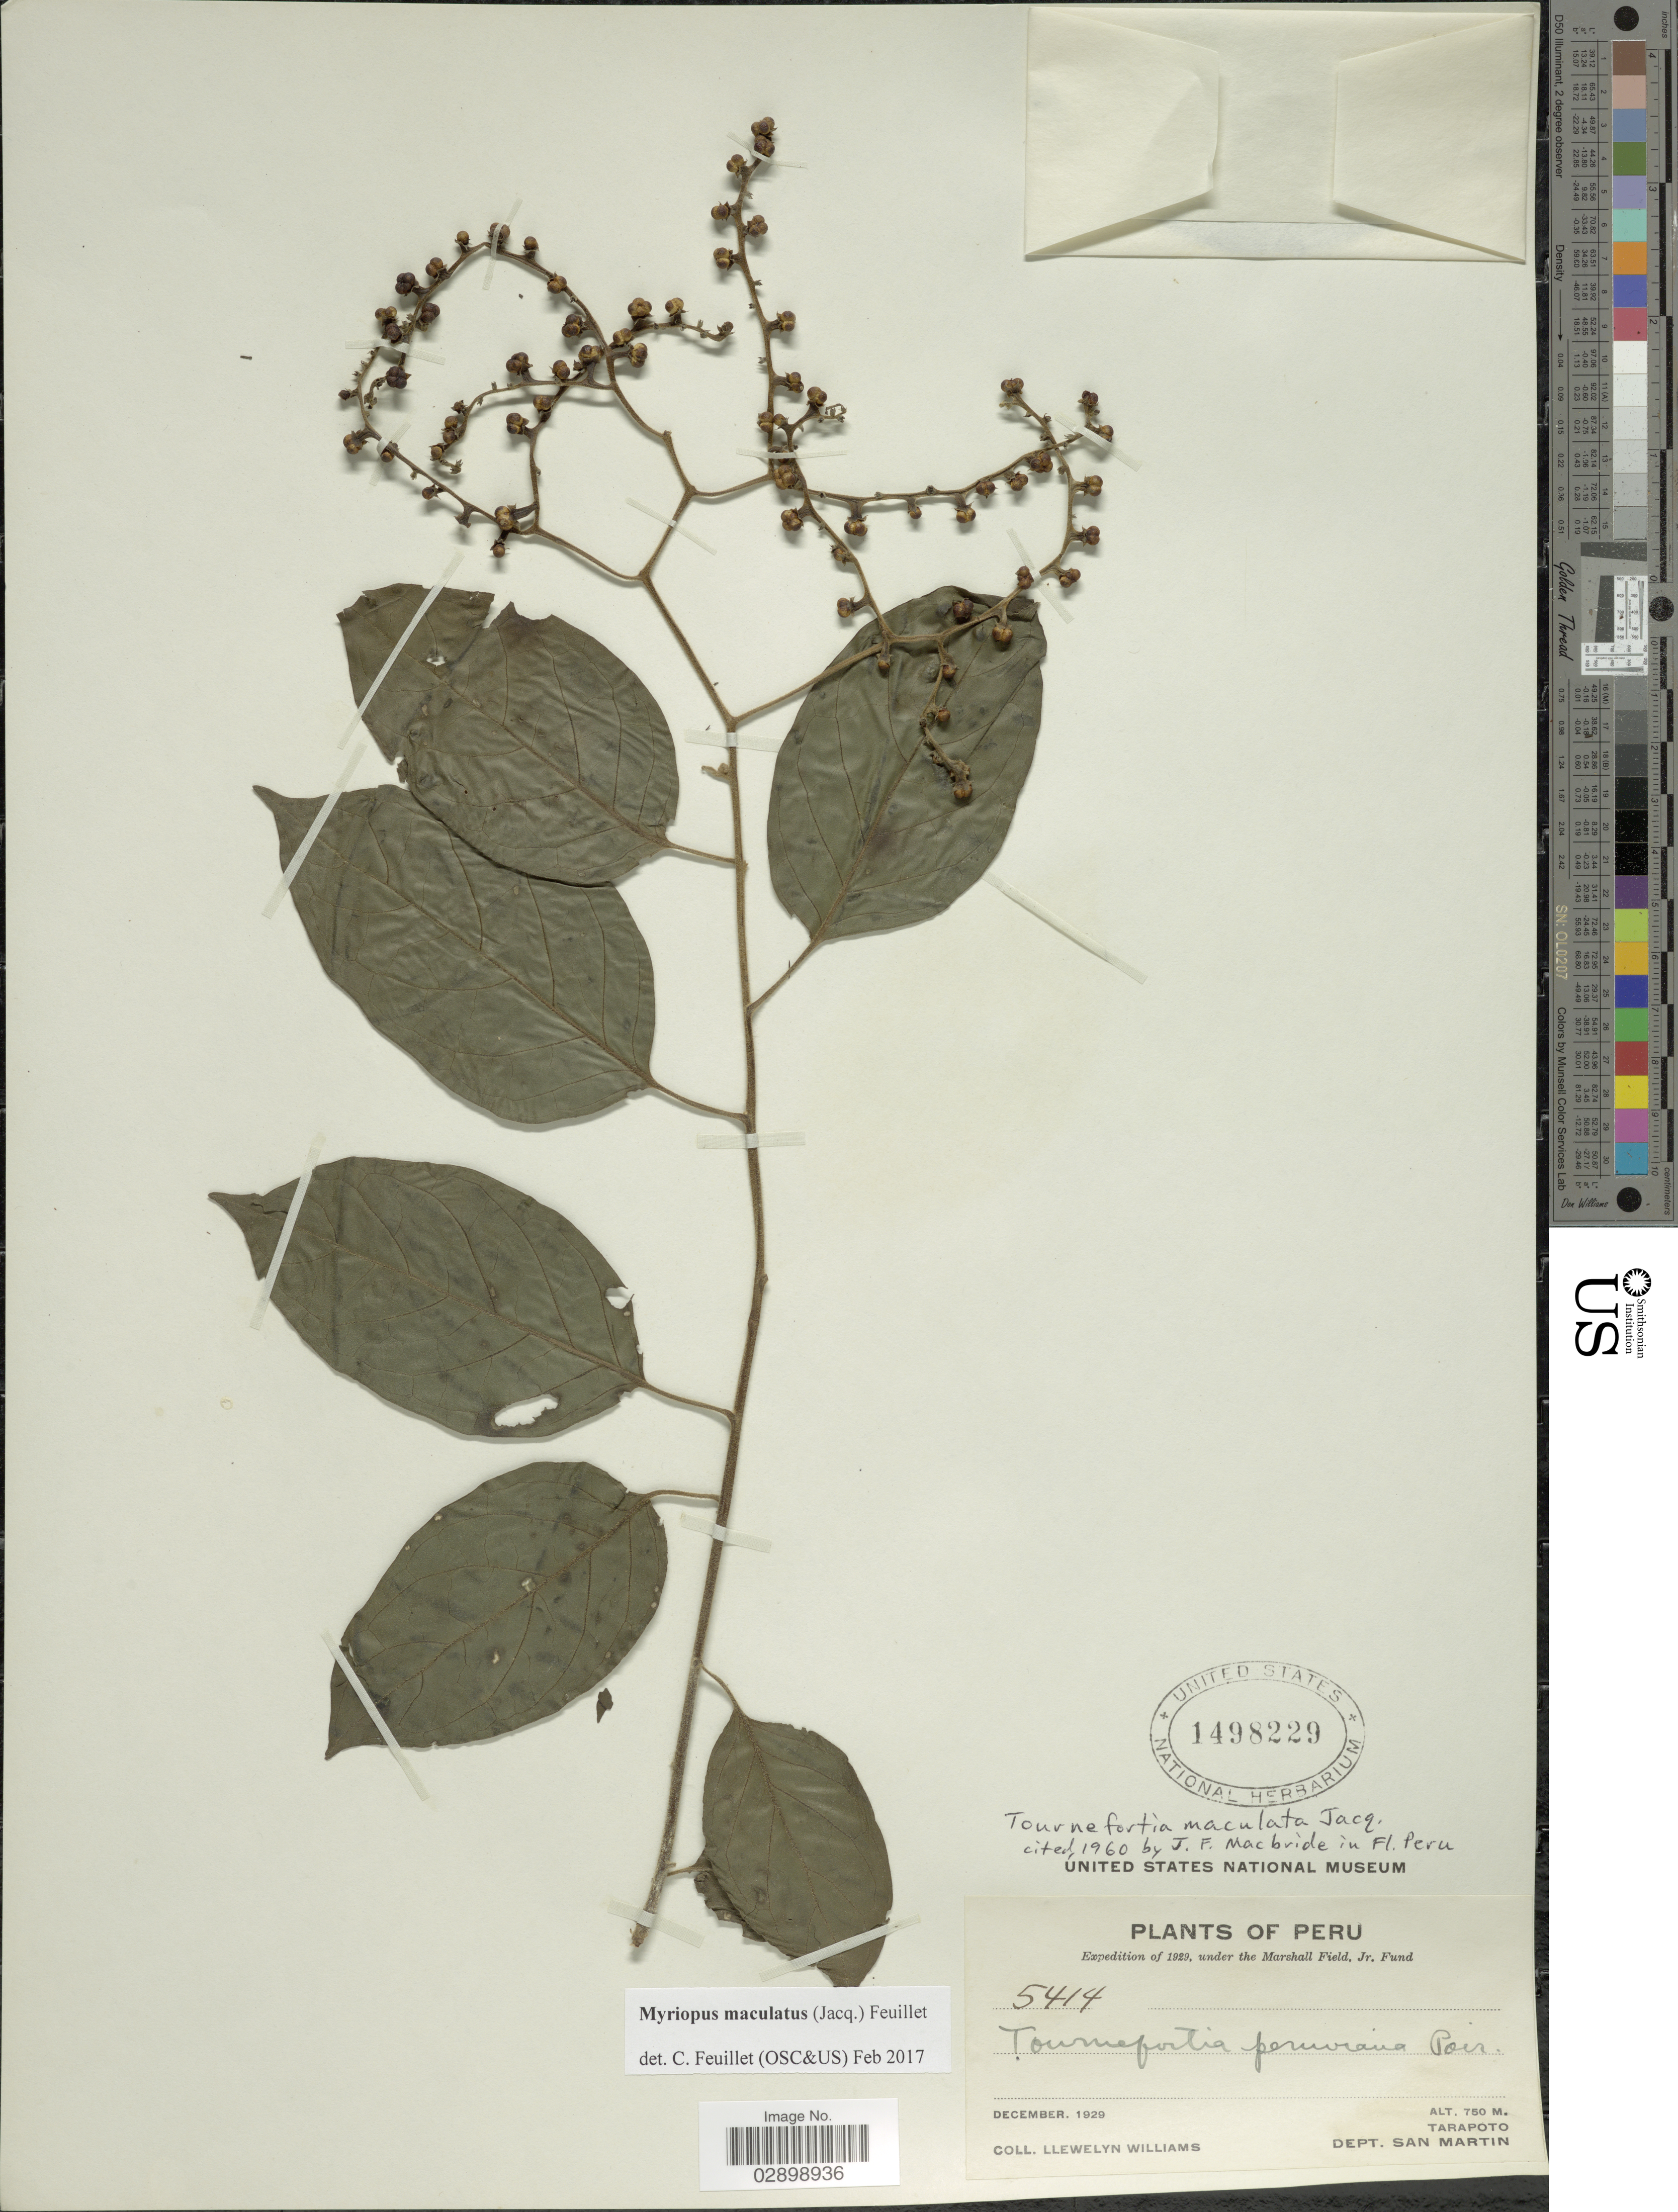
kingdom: Plantae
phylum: Tracheophyta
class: Magnoliopsida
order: Boraginales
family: Heliotropiaceae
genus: Myriopus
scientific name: Myriopus maculatus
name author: (Jacq.) Feuillet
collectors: Ll. Williams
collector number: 5414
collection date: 1929-12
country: Peru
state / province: San Martín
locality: Tarapoto. Dept. San Martin.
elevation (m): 750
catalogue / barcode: US 1498229